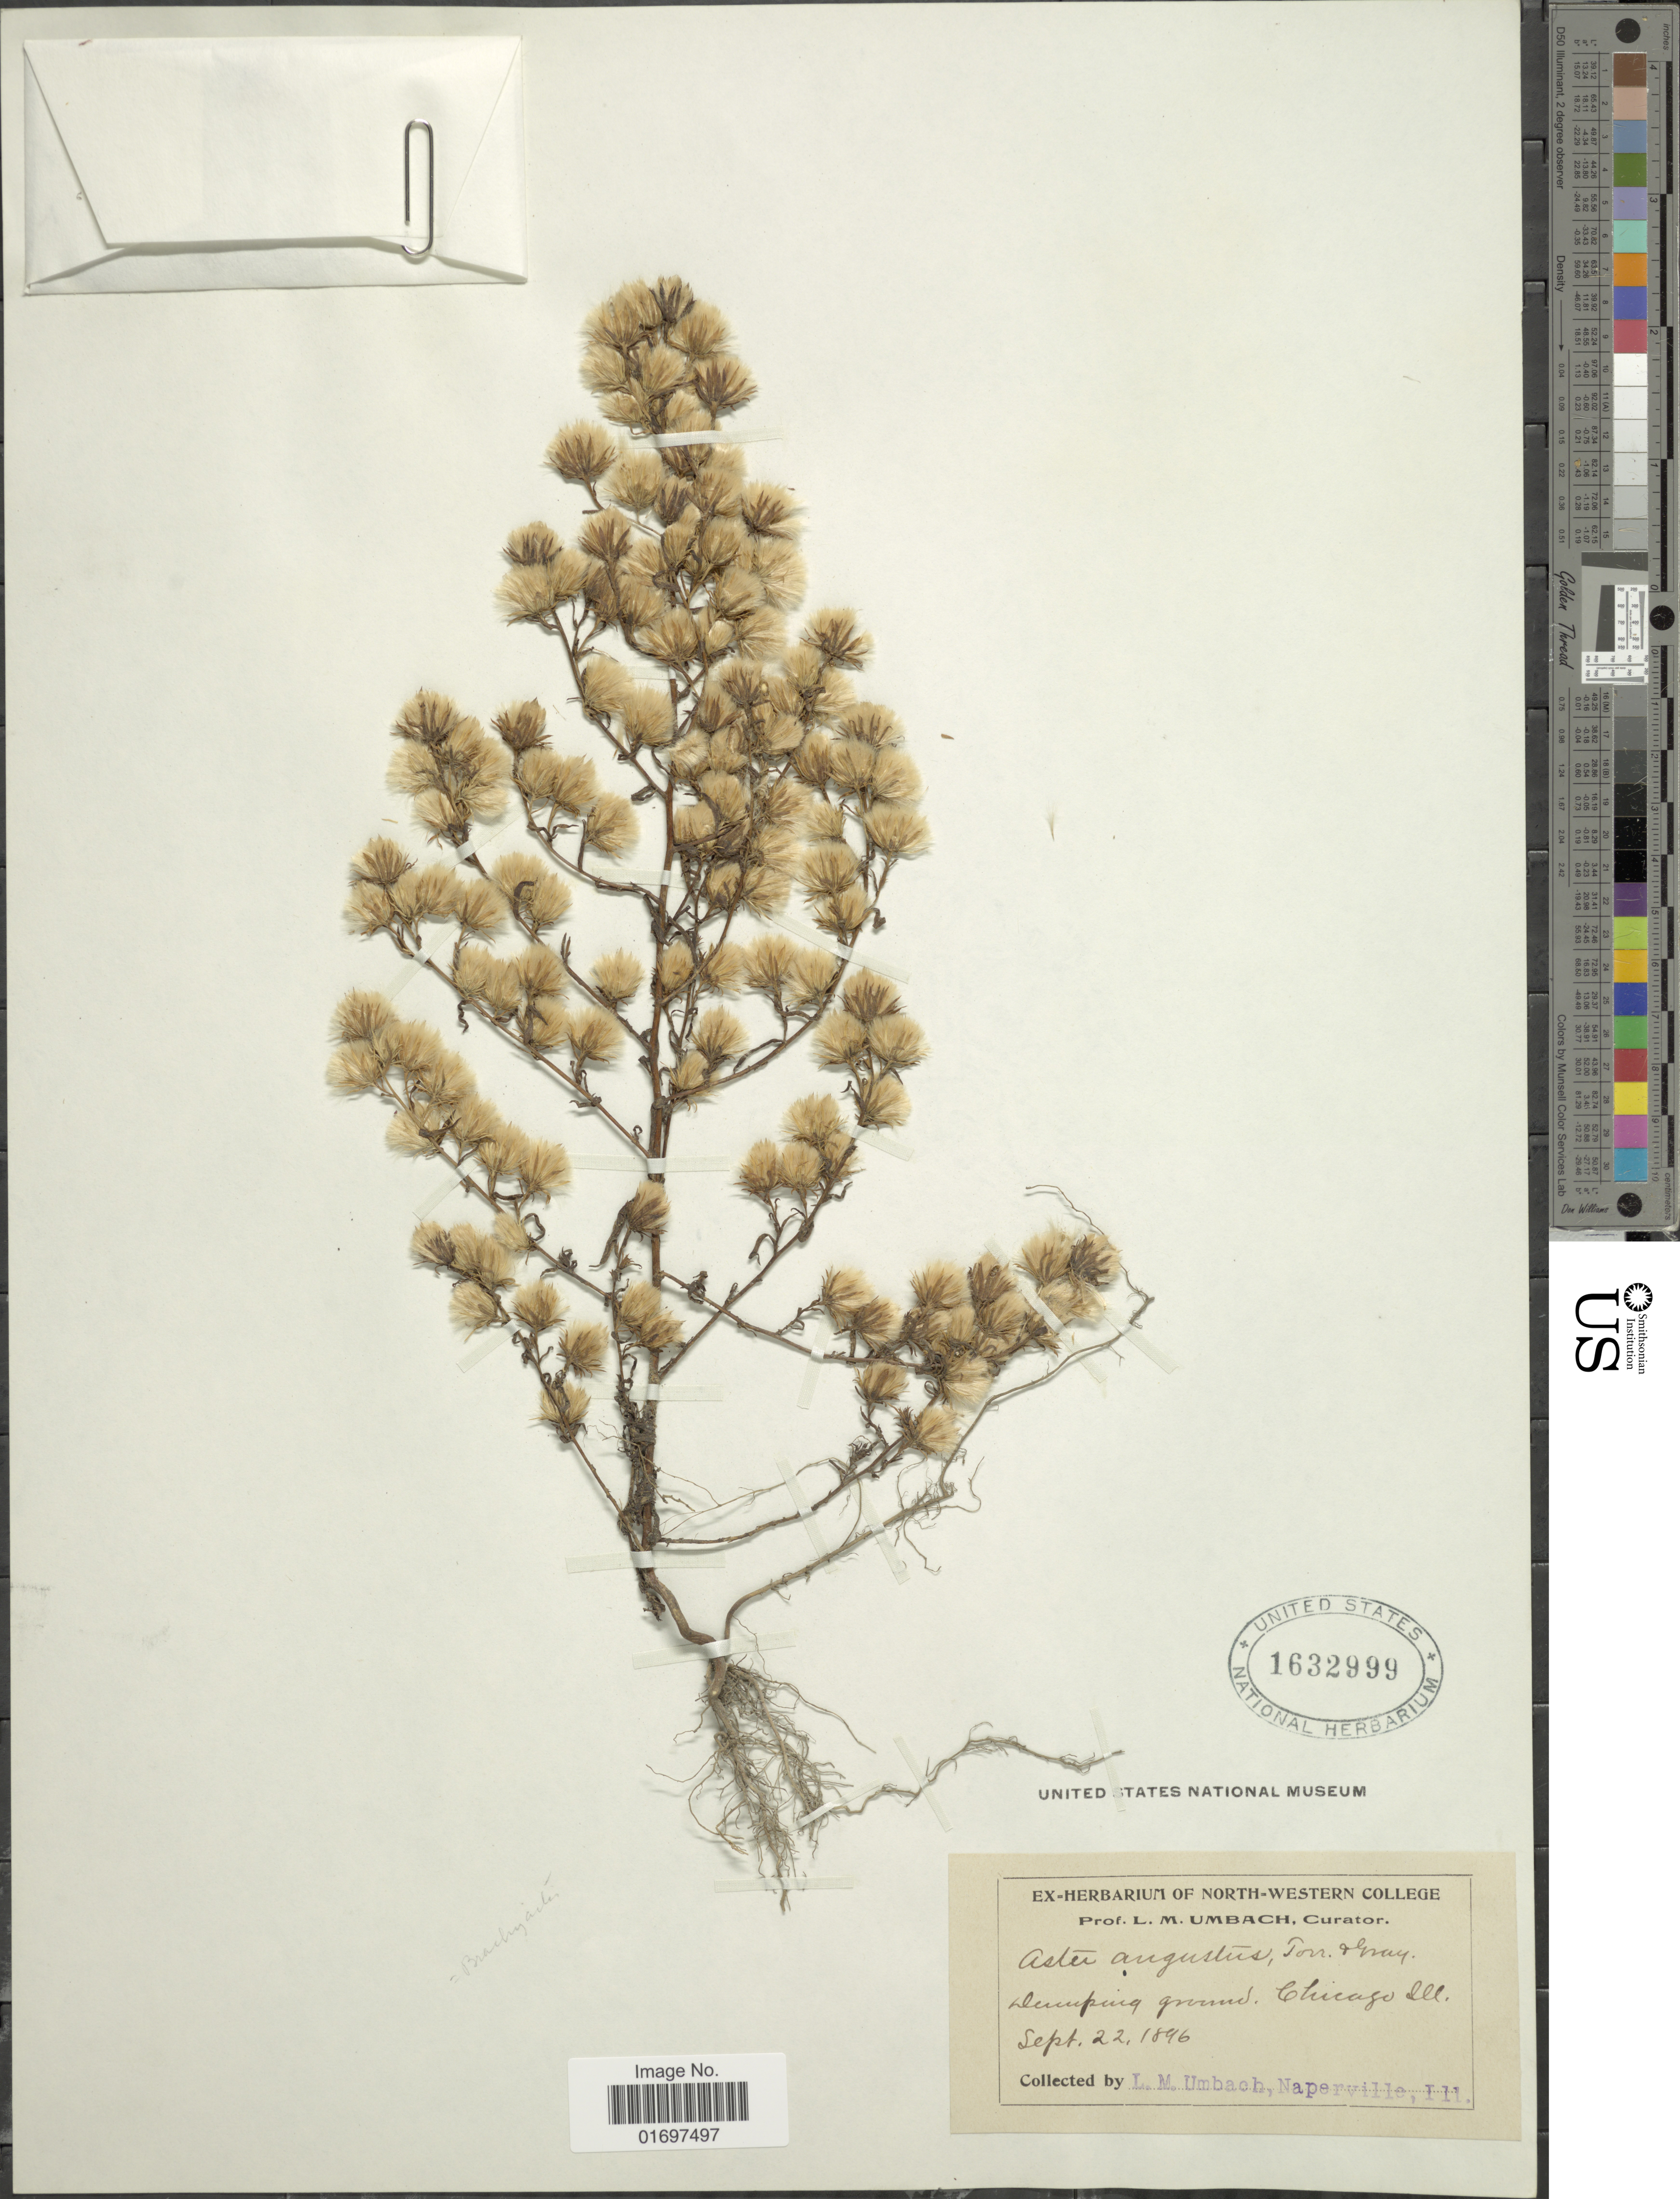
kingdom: Plantae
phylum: Tracheophyta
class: Magnoliopsida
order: Asterales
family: Asteraceae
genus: Symphyotrichum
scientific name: Symphyotrichum ciliatum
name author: (Ledeb.) G.L. Nesom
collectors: L. M. Umbach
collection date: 1896-09-22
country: United States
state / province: Illinois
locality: Dumping ground, Chicago, Ill.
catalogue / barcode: US 1632999